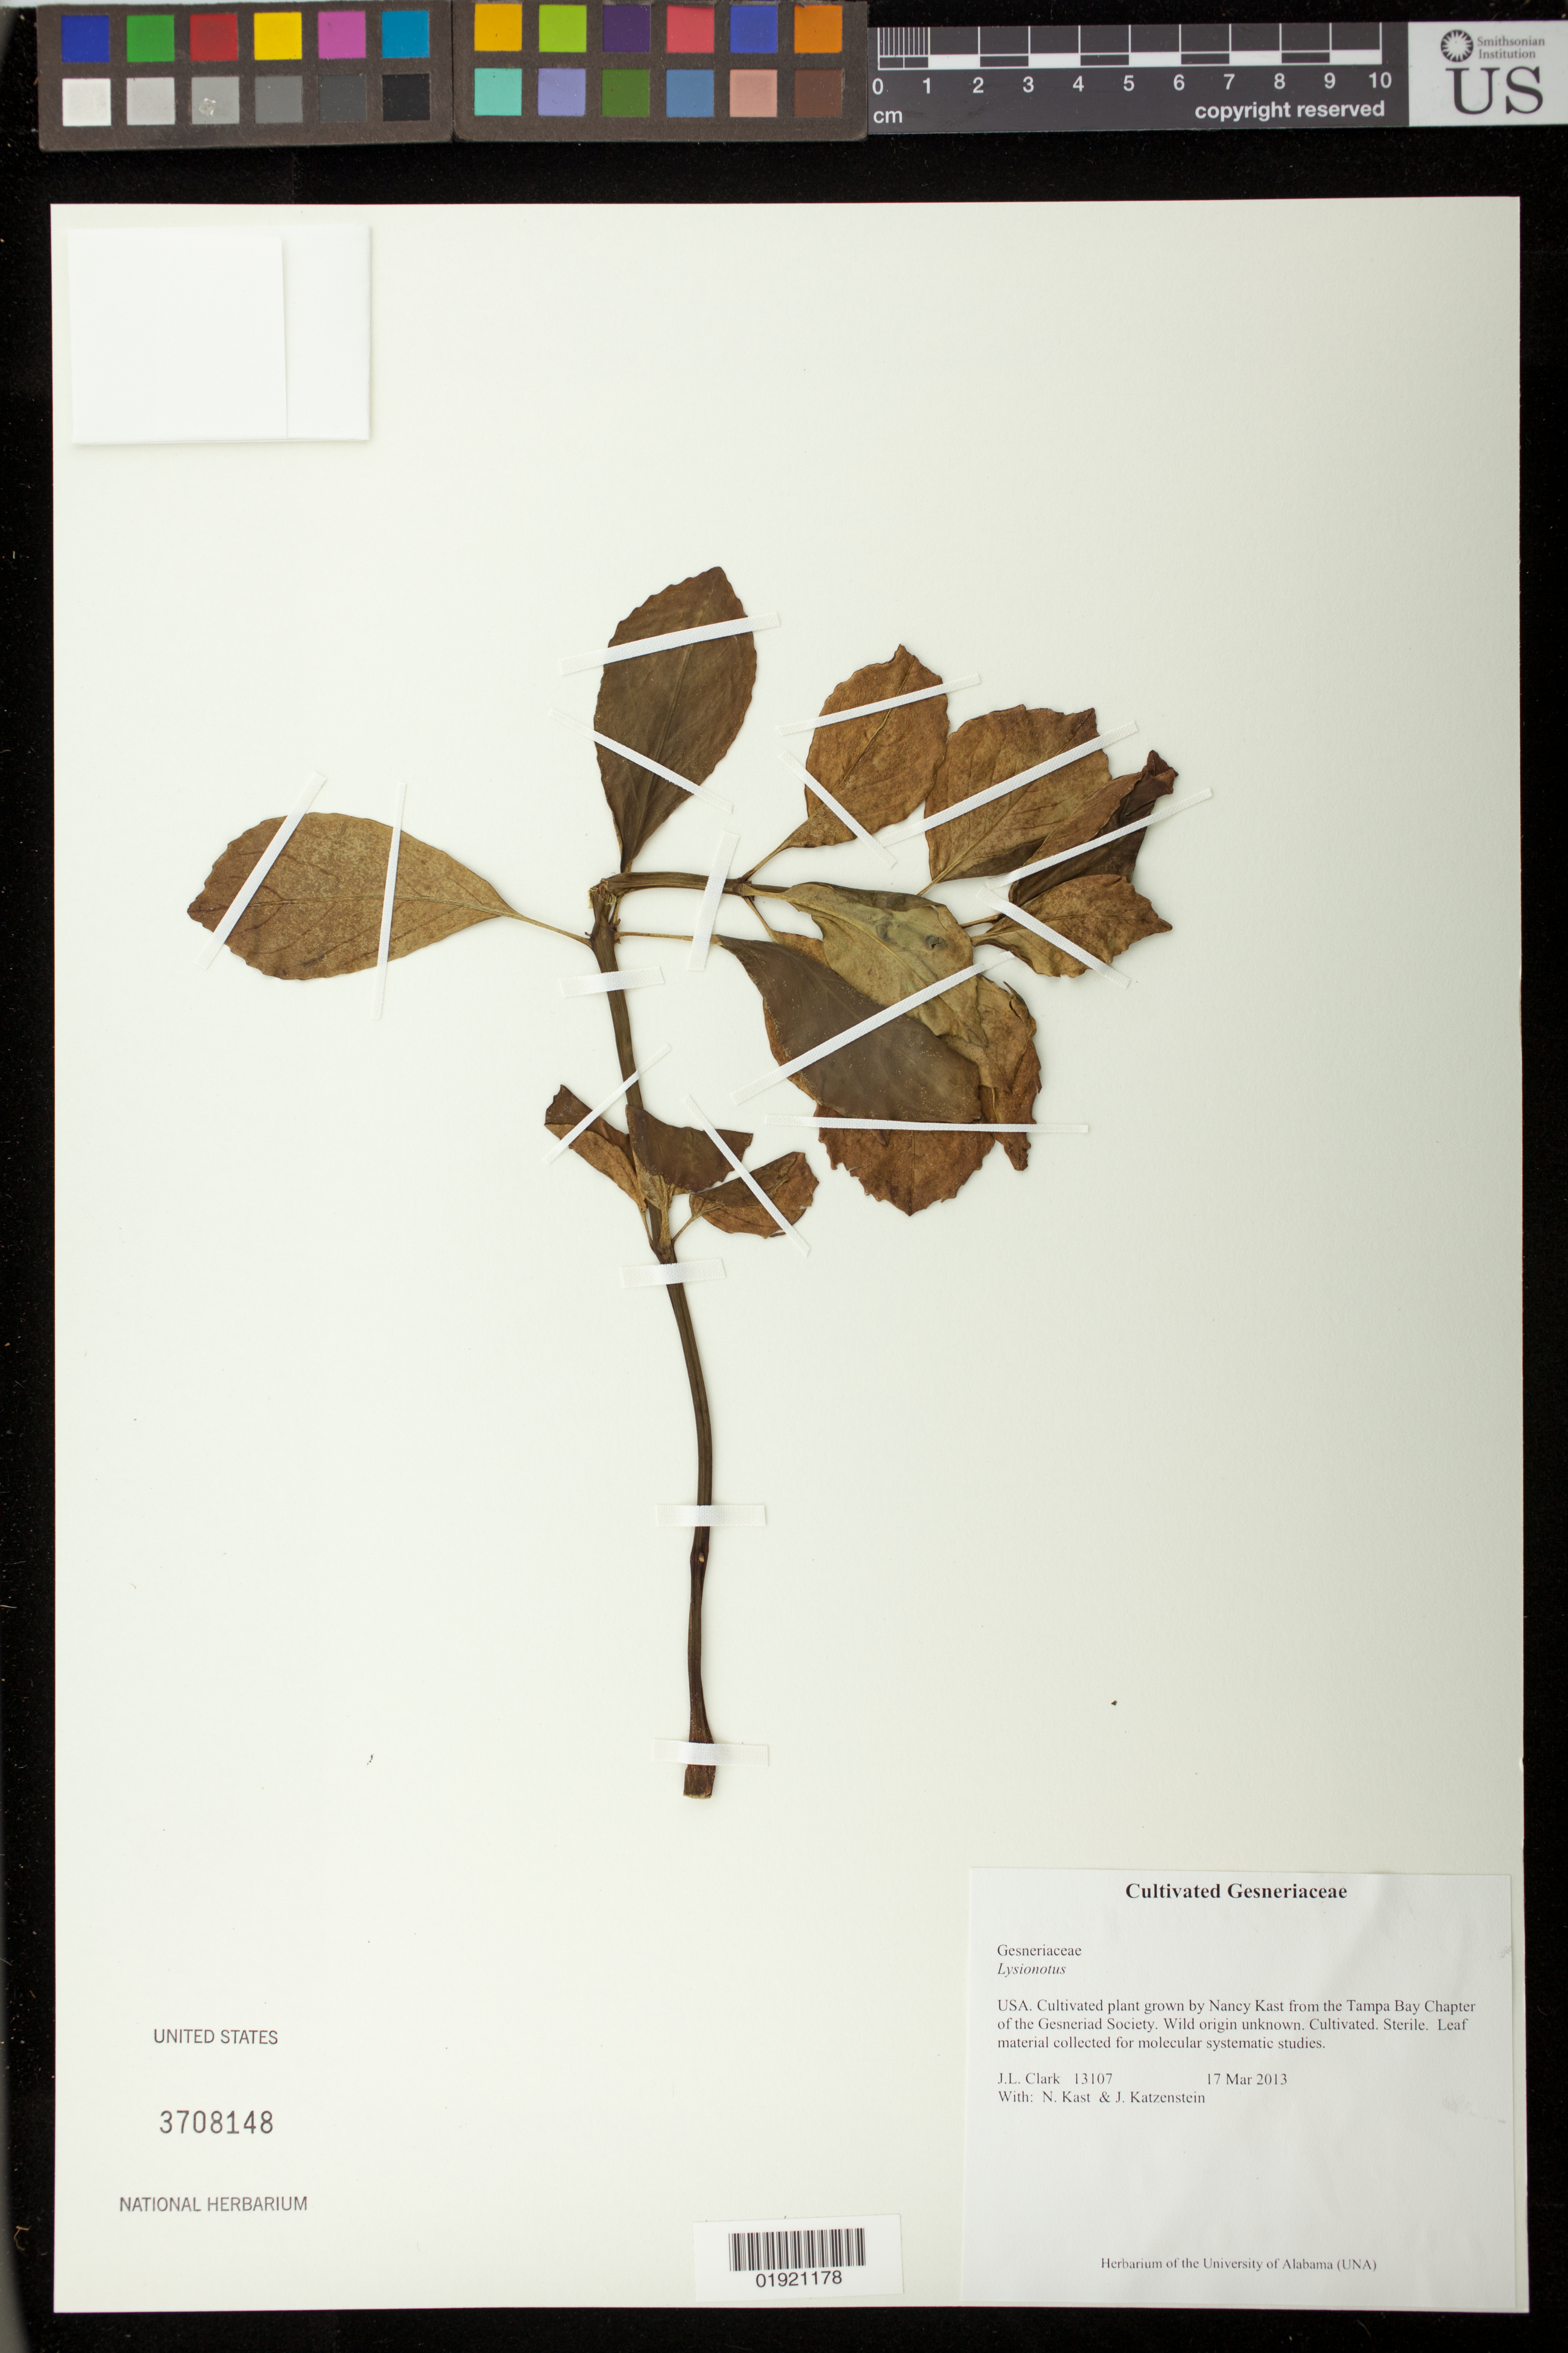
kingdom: Plantae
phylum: Tracheophyta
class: Magnoliopsida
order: Lamiales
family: Gesneriaceae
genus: Lysionotus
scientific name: Lysionotus sp.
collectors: J. L. Clark, N. Kast & J. Katzenstein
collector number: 13107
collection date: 2013-03-17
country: United States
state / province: Florida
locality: Cultivated plant grown from cutting provided by Nancy Kast from the Tampa Bay Chapter of the Gesneriad Society. Wild origin unknown.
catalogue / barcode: US 3708148